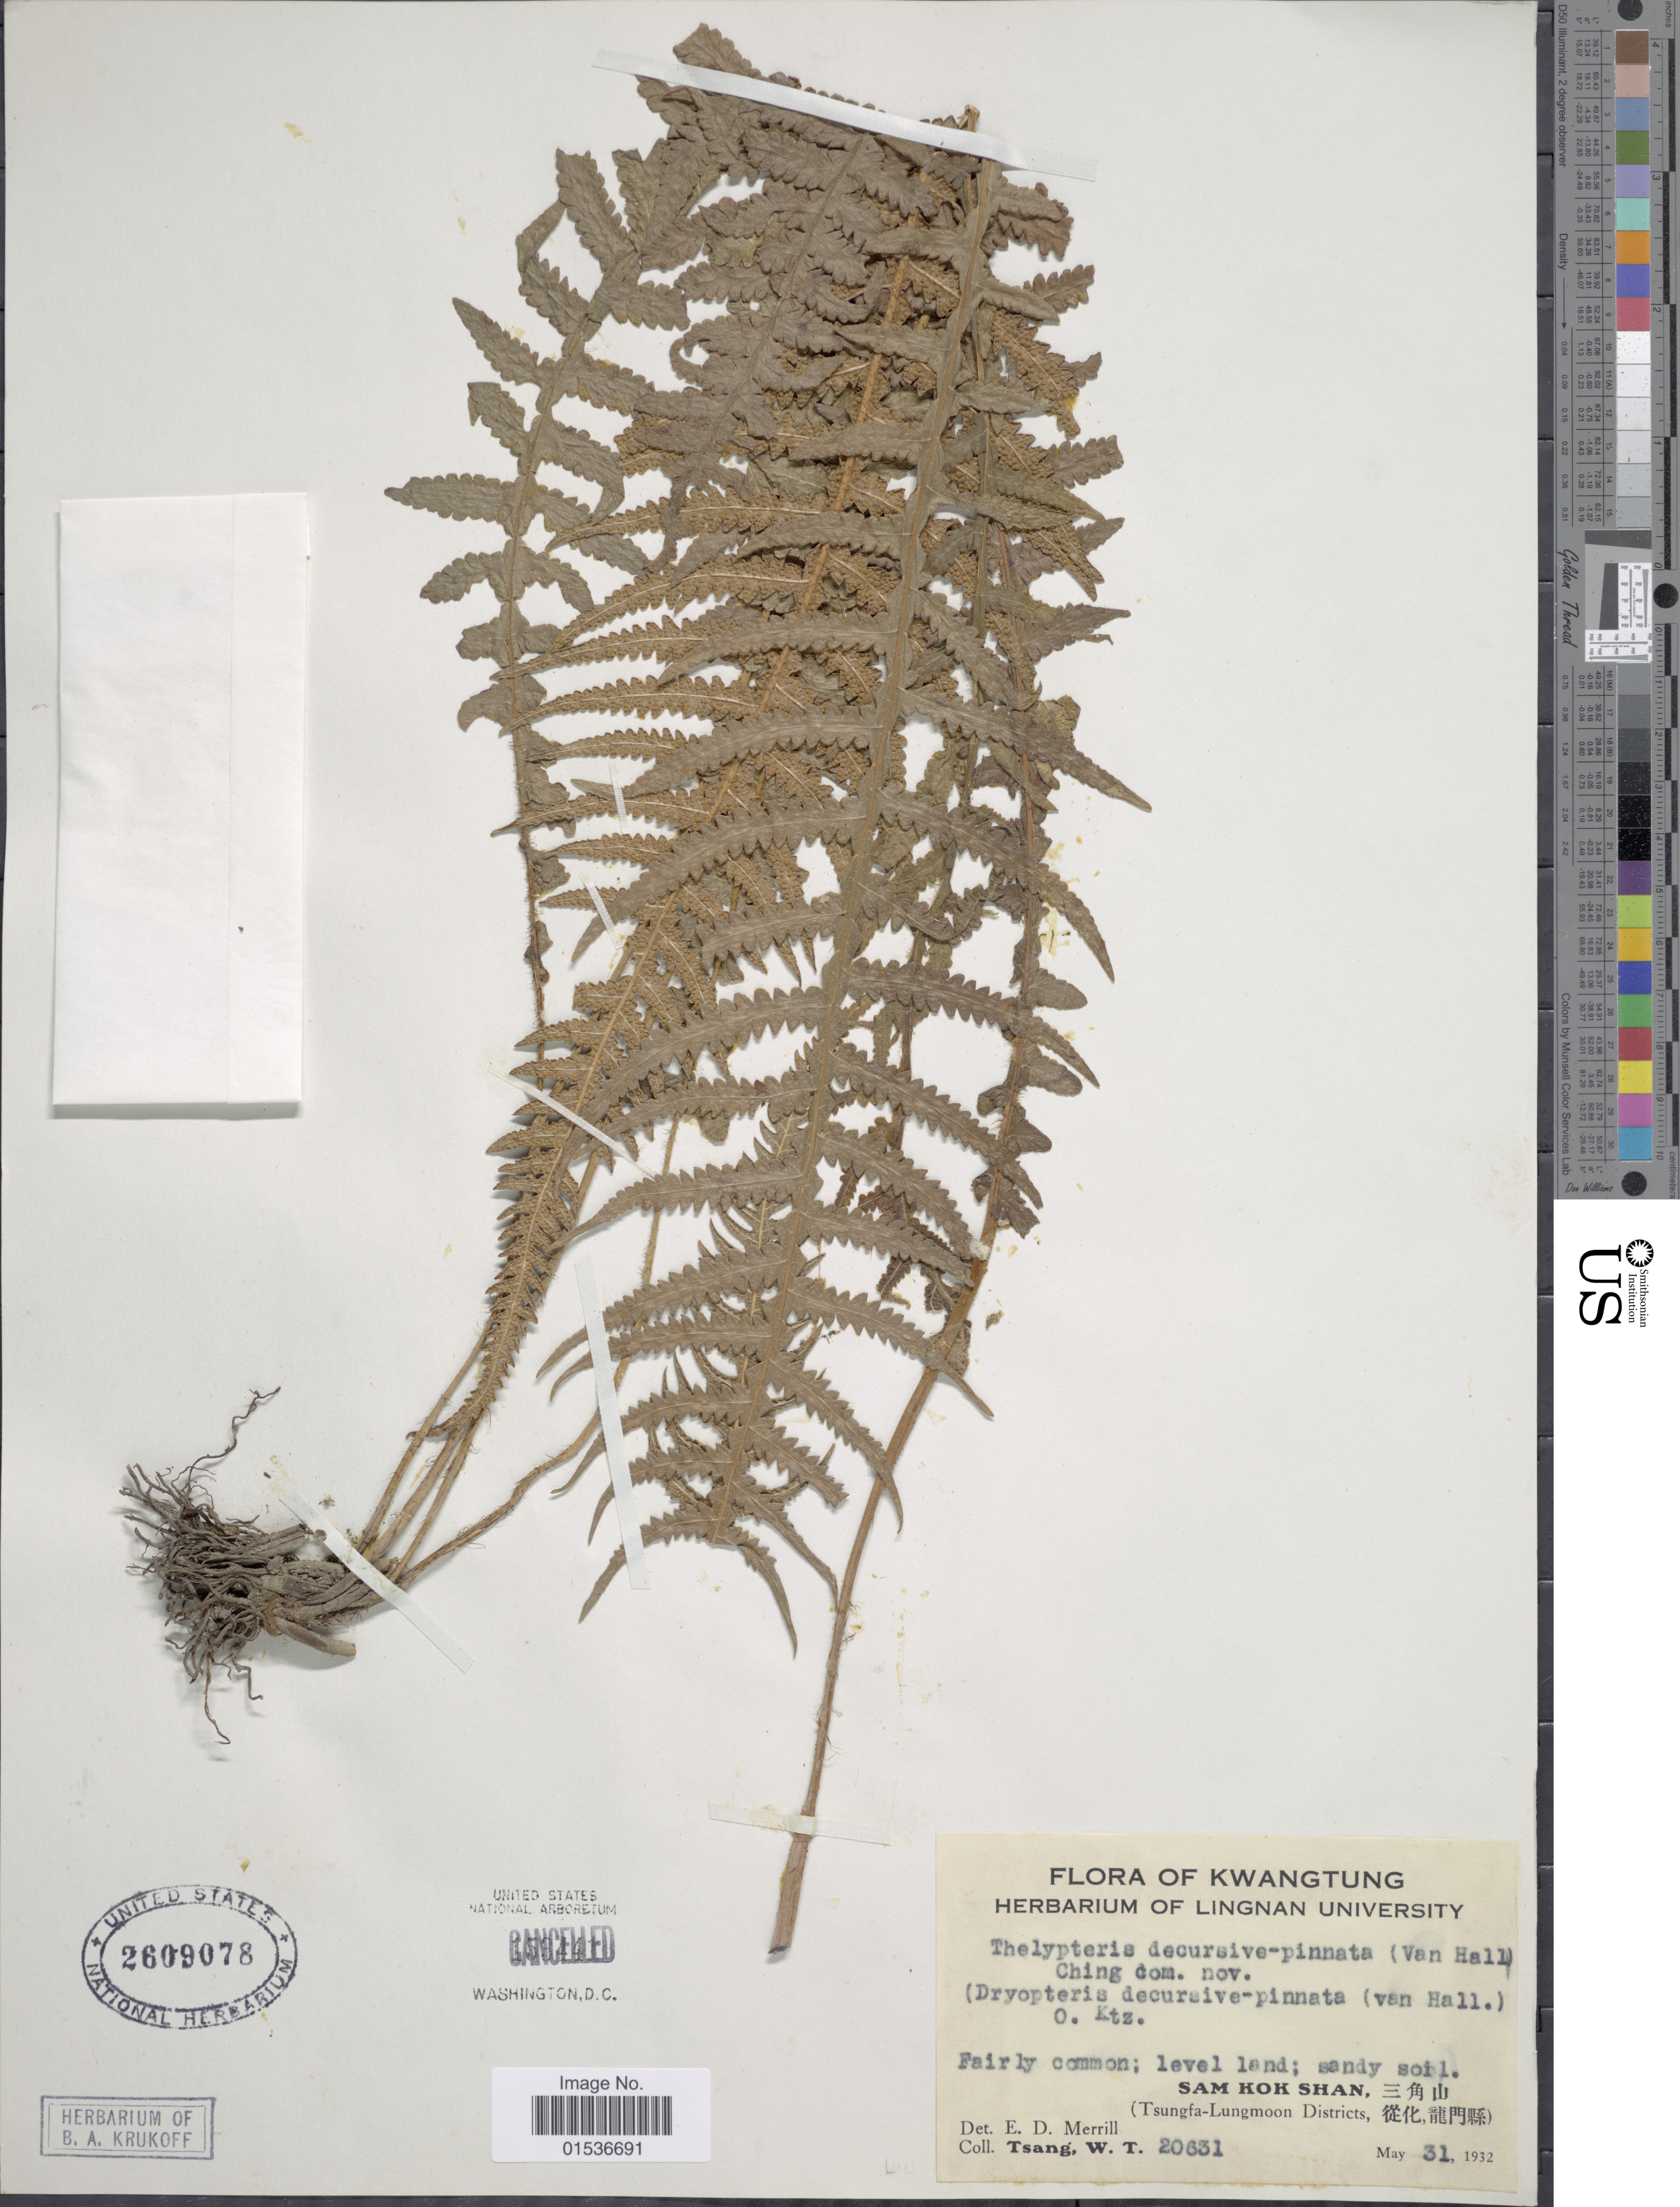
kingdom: Plantae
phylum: Tracheophyta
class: Polypodiopsida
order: Polypodiales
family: Thelypteridaceae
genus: Phegopteris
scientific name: Phegopteris decursivepinnata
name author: (H.C. Hall) Fée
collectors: W. T. Tsang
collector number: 20631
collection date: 1932-05-31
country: China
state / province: Guangdong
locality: Kwatung,Sam Kok Shan, (Tsungfa-Lungmoon Districts.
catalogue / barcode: US 2609078